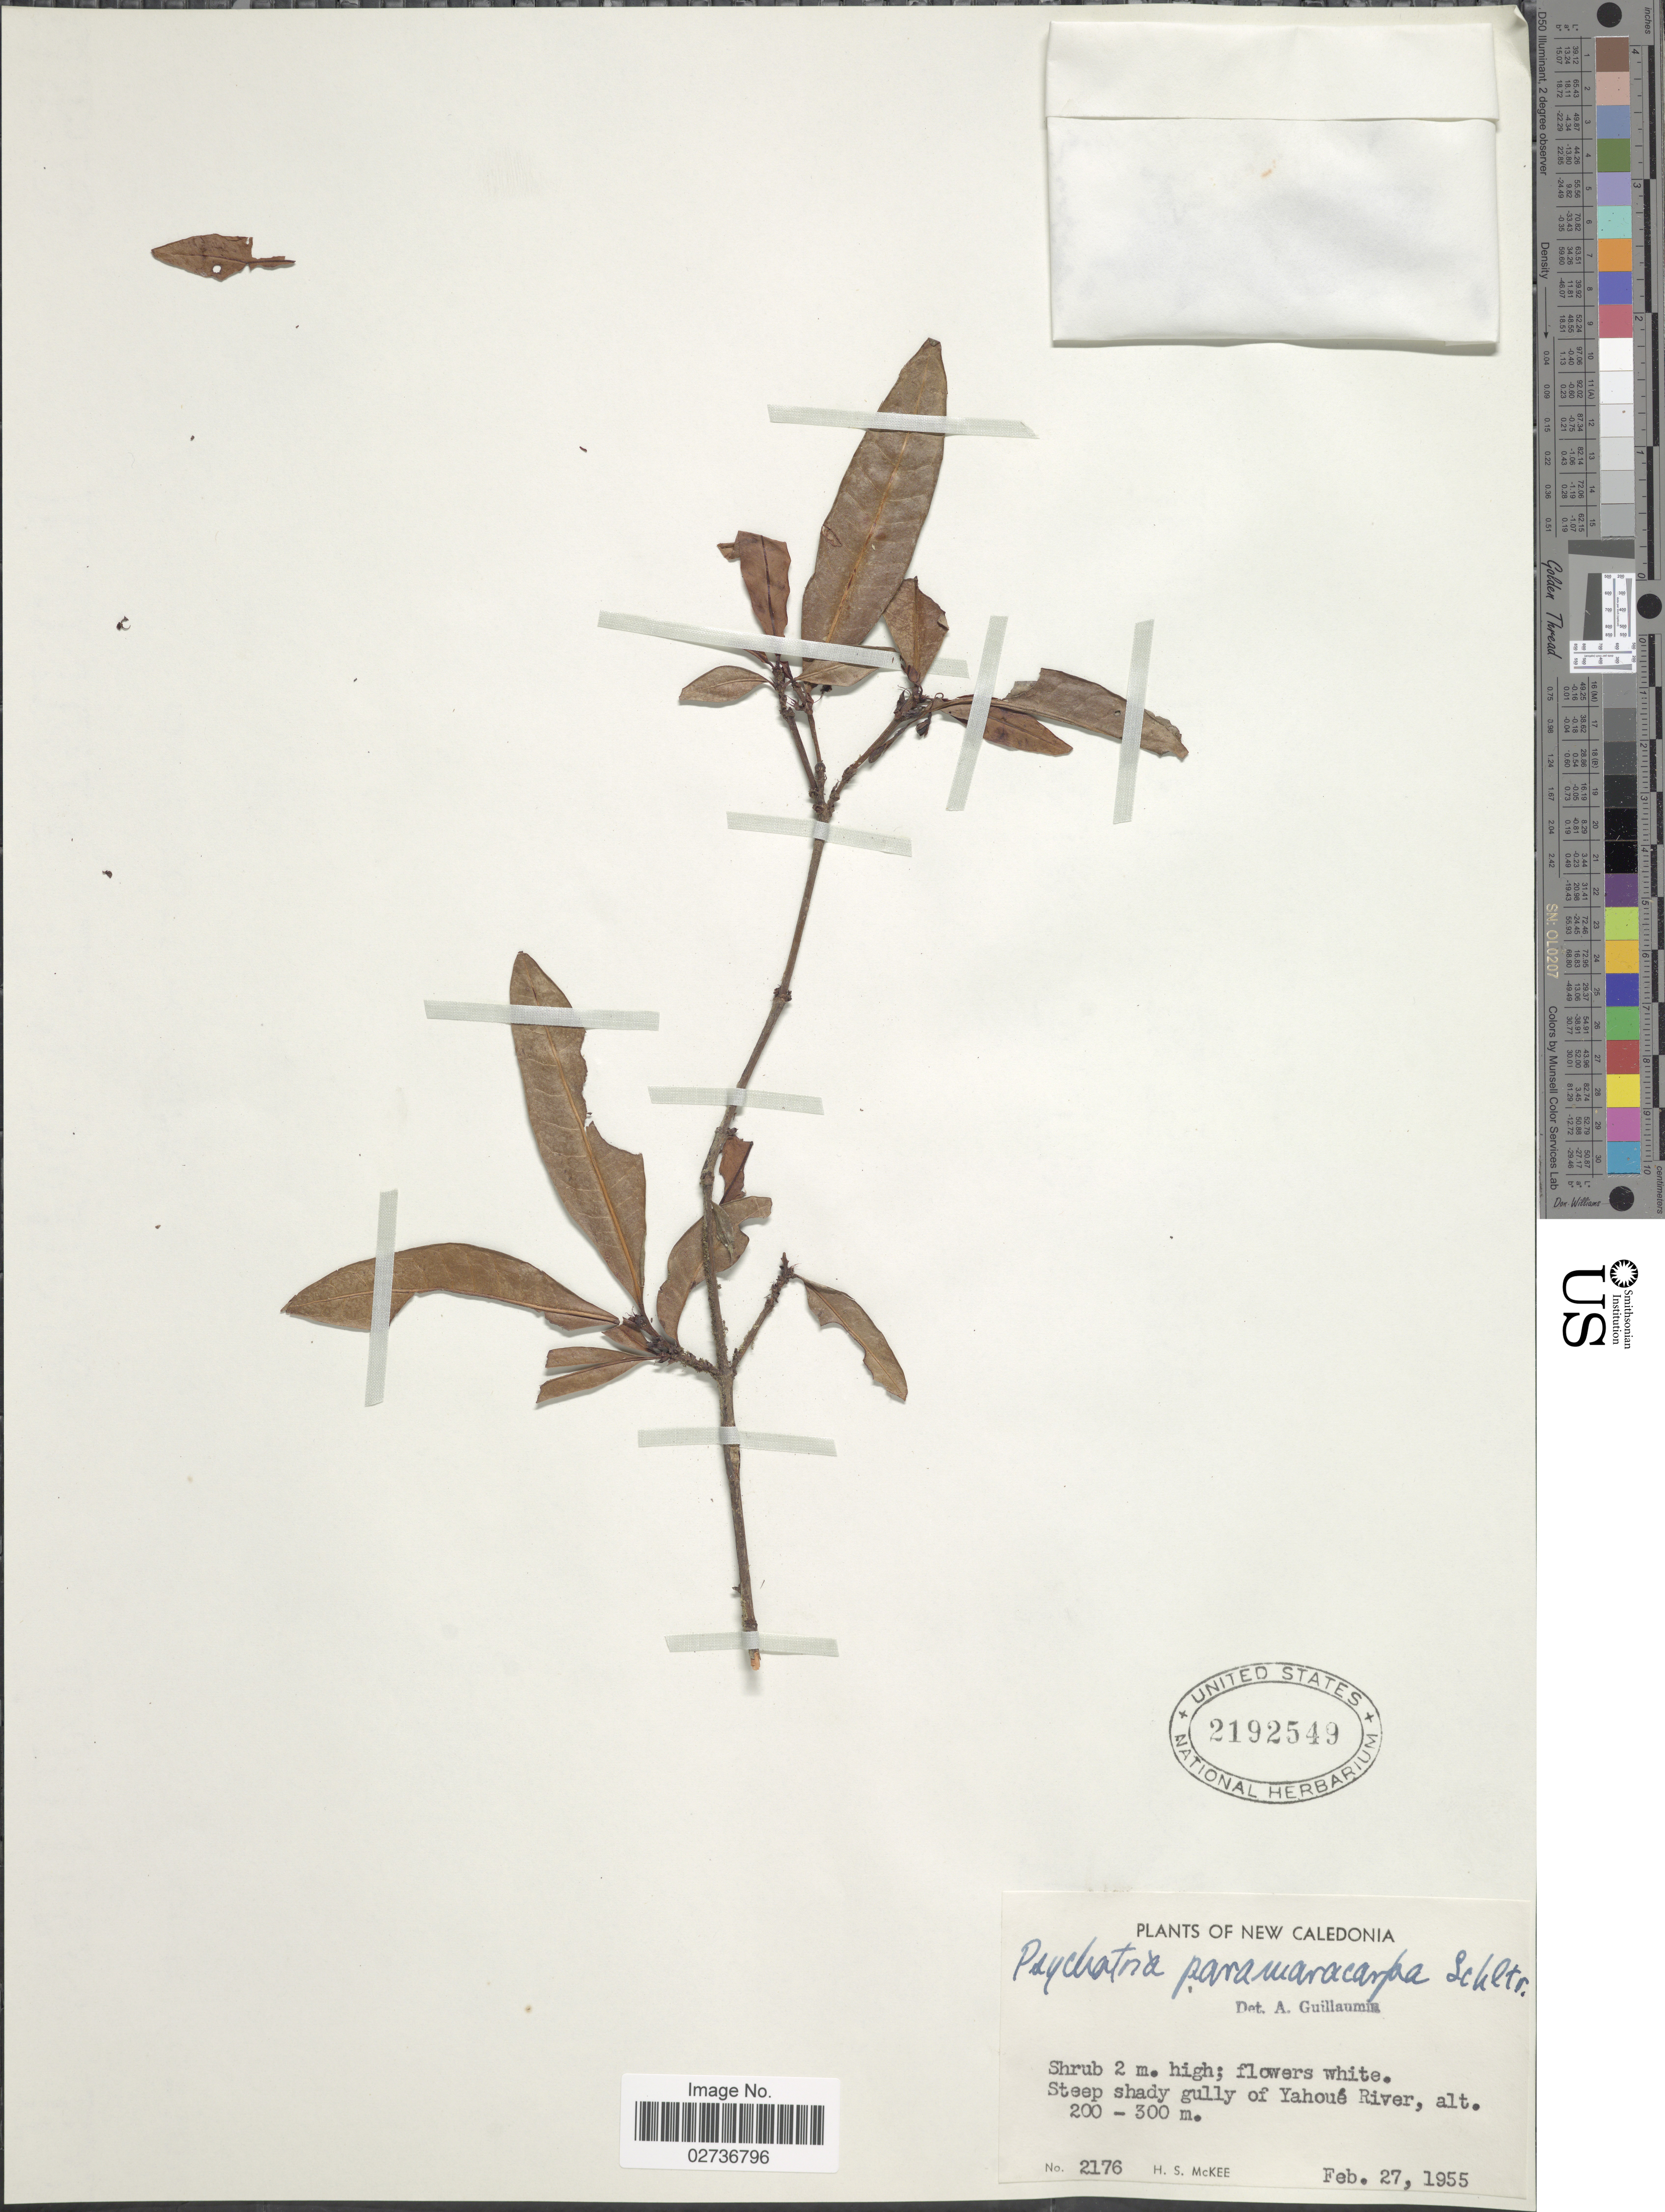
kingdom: Plantae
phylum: Tracheophyta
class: Magnoliopsida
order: Gentianales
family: Rubiaceae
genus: Psychotria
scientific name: Psychotria paramaracarpus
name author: (Baill.) Schltr.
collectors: H. S. McKee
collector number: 2176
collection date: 1955-02-27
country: New Caledonia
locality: Steep shady gully of Yahoue River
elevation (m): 200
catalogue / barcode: US 2192549